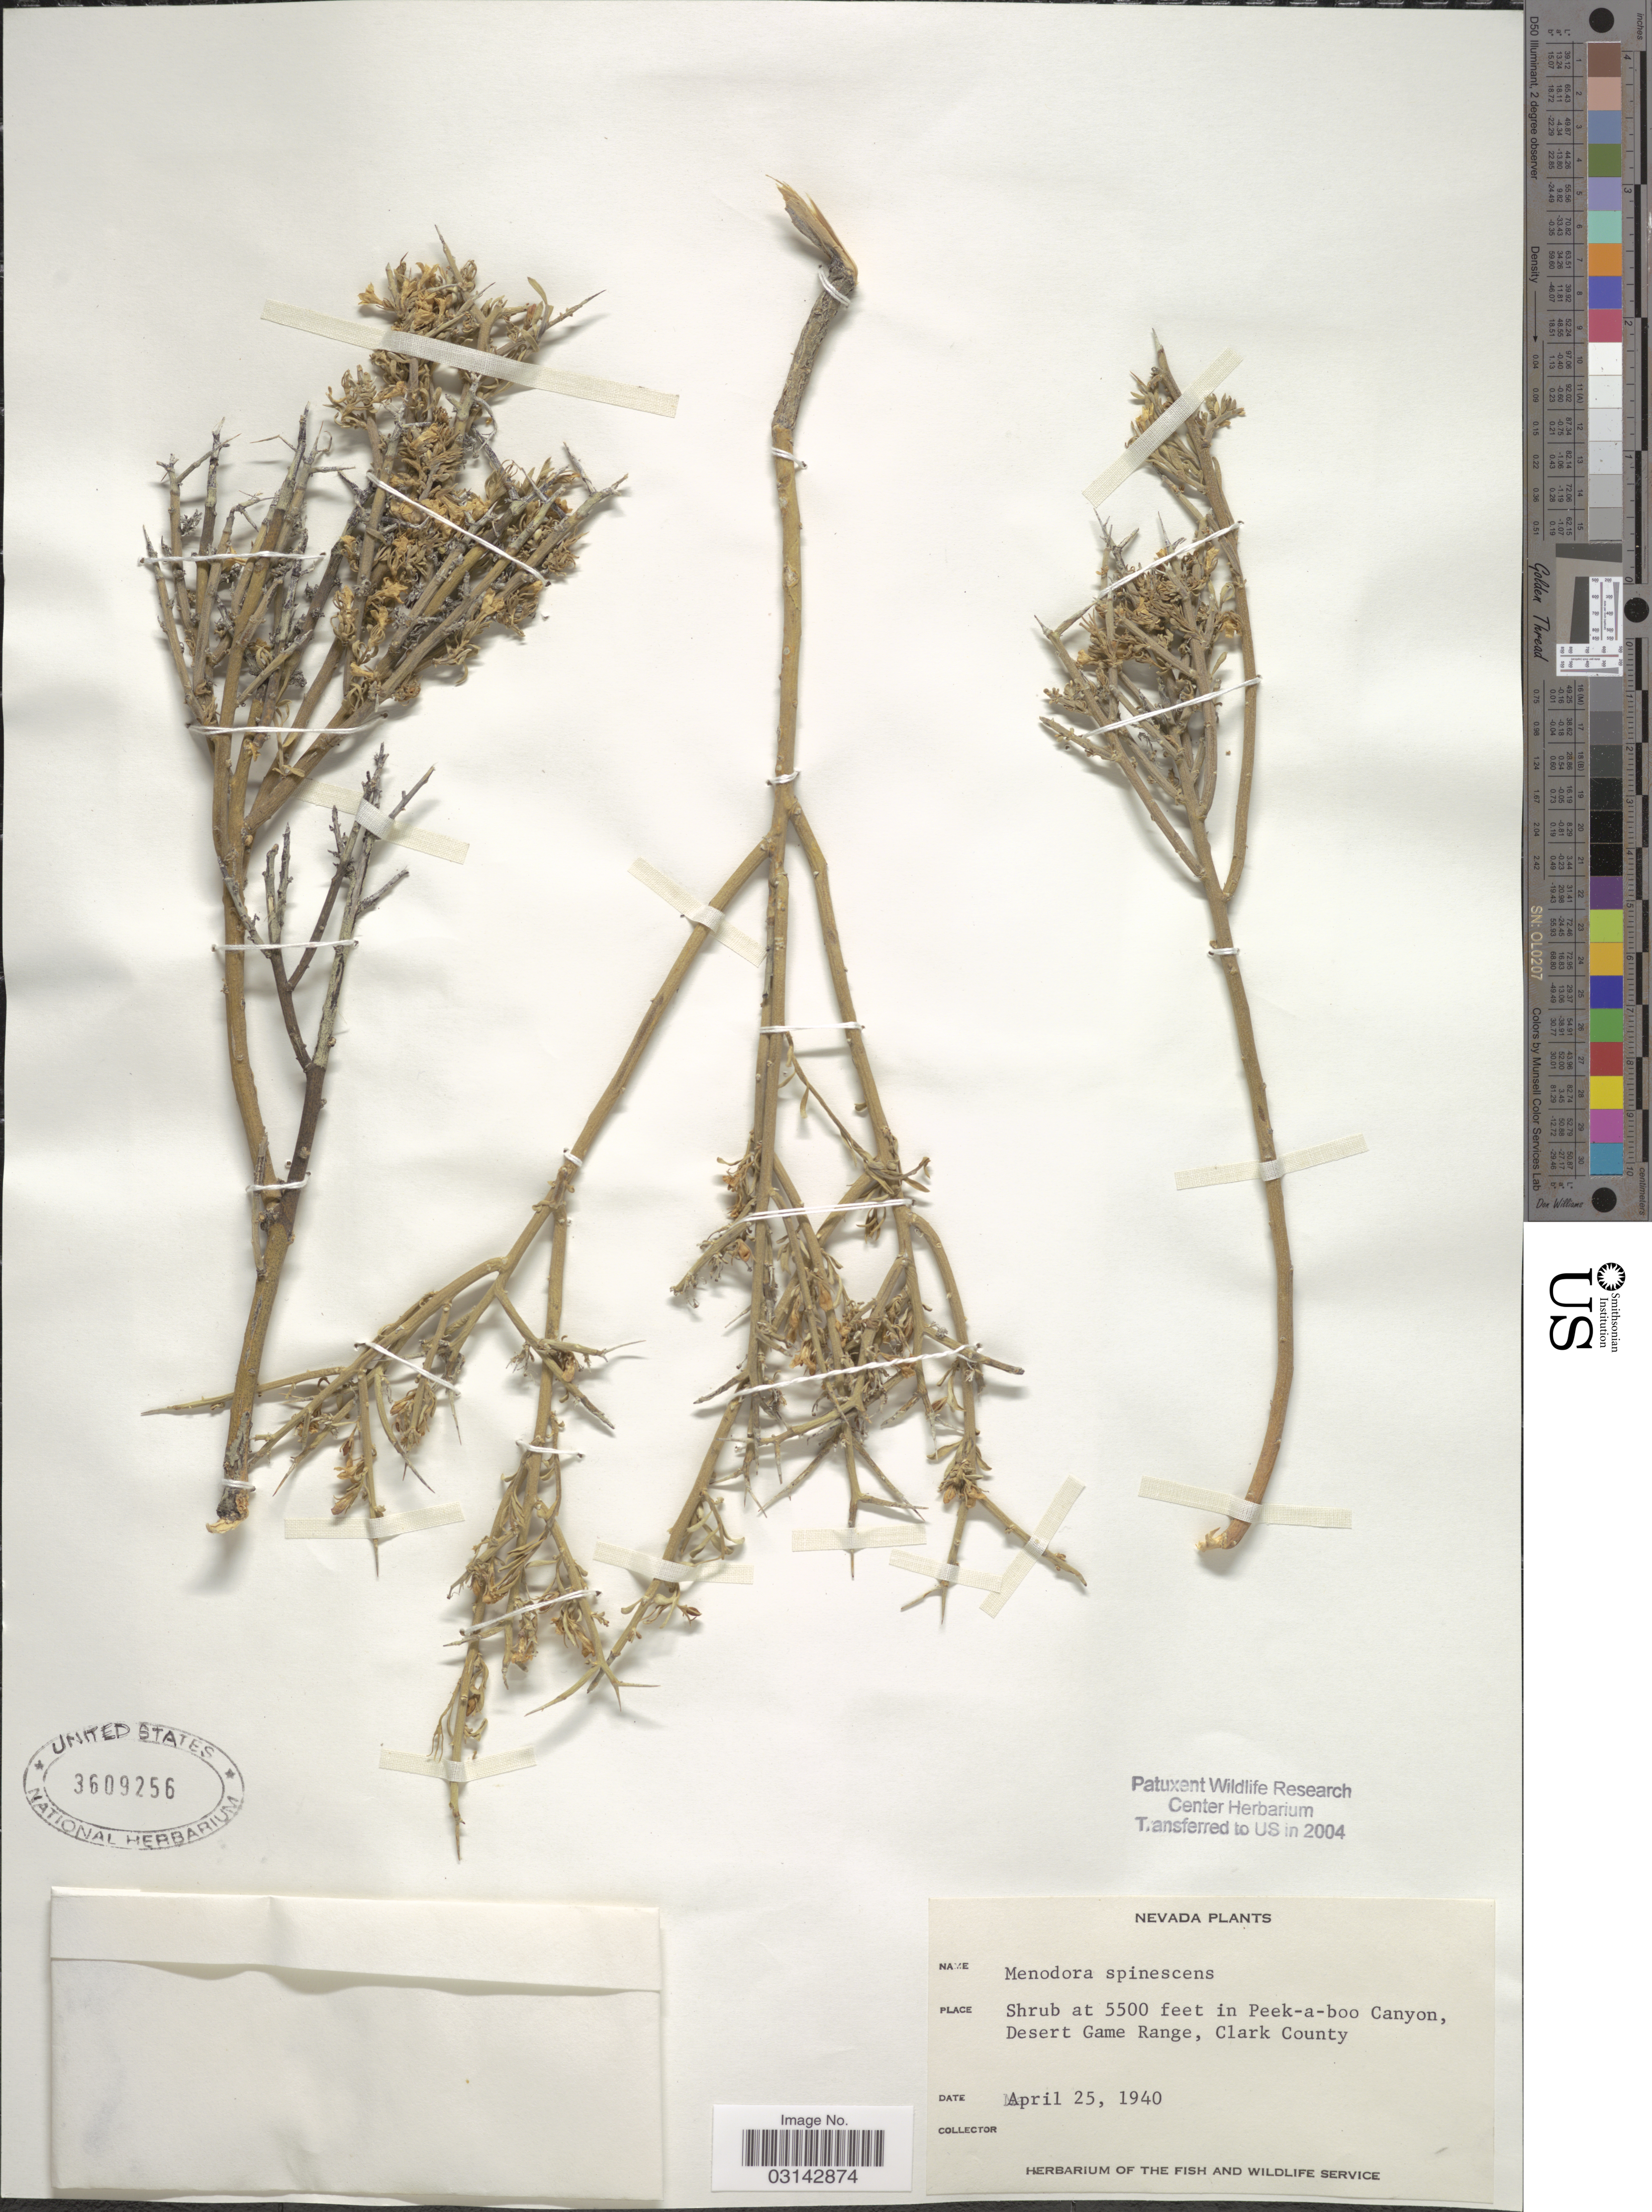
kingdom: Plantae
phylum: Tracheophyta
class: Magnoliopsida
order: Lamiales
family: Oleaceae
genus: Menodora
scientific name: Menodora spinescens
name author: A. Gray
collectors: Fish and Wildlife Service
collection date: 1940-04-25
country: United States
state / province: Nevada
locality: Peek-a-boo Canyon, Desert Game Range, Clark County.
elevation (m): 1676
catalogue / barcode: US 3609256